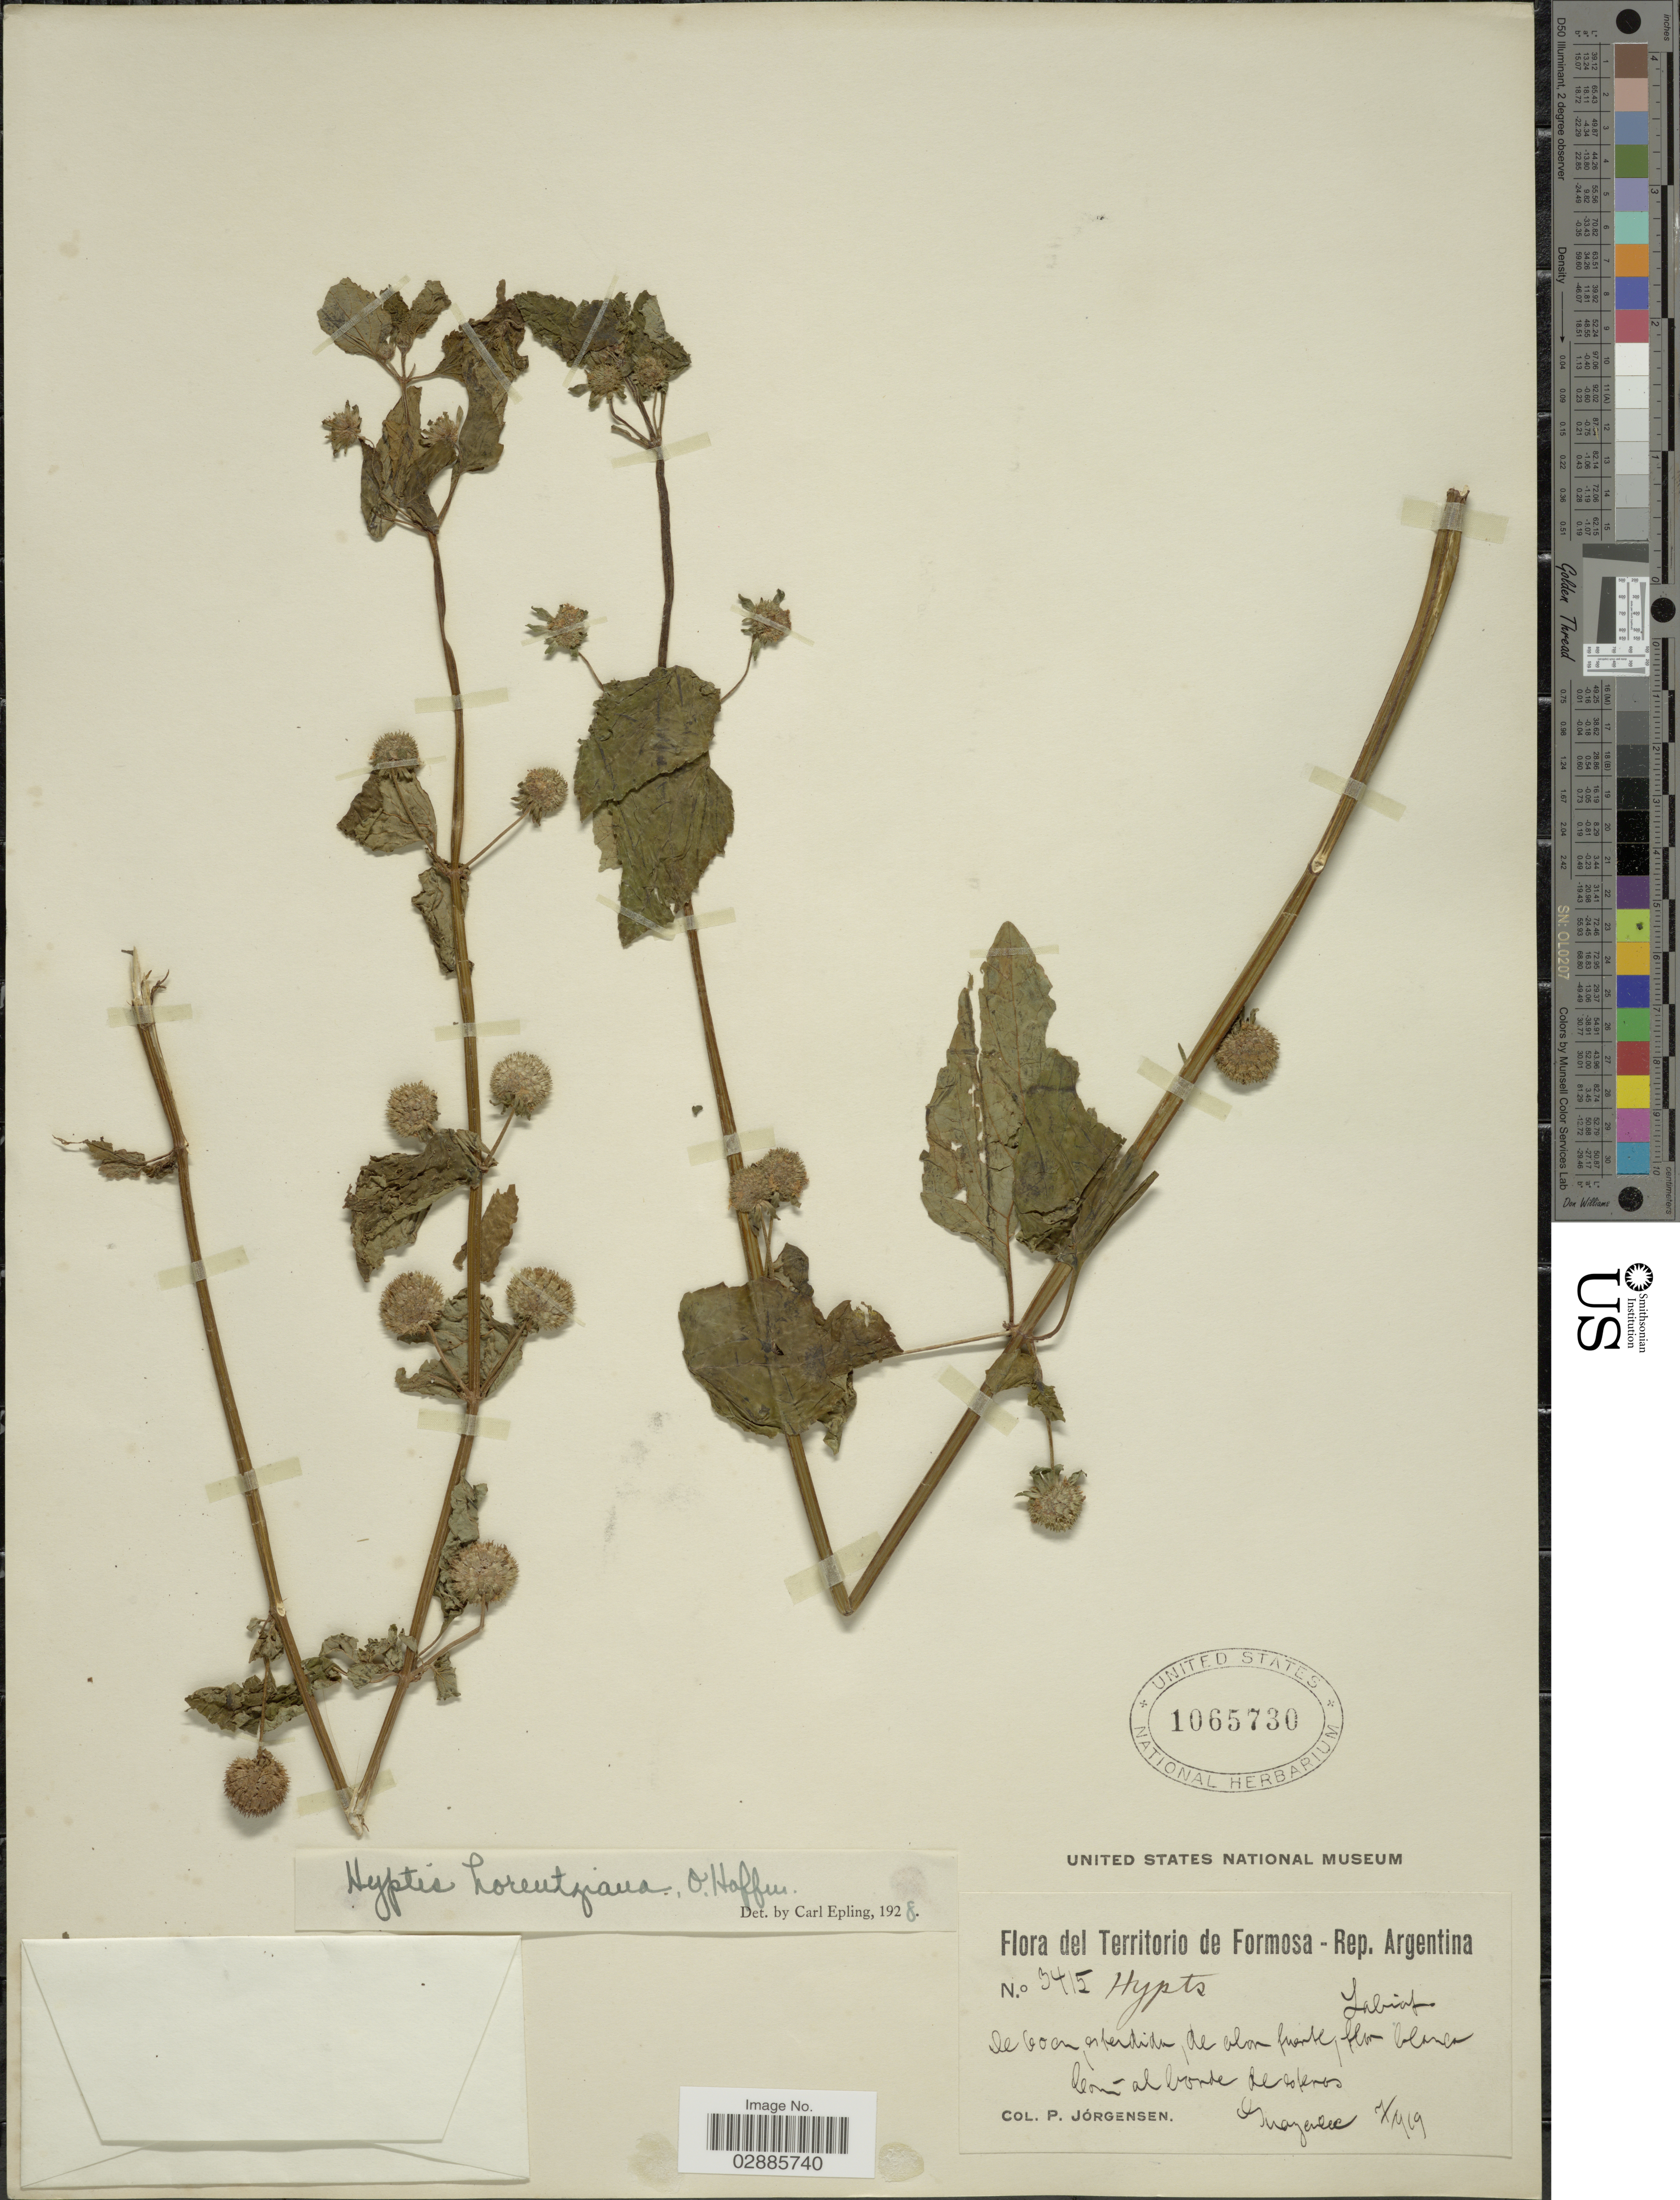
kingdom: Plantae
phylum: Tracheophyta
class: Magnoliopsida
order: Lamiales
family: Lamiaceae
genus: Hyptis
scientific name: Hyptis lorentziana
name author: O. Hoffm.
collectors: P. Jörgensen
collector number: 3415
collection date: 1919-07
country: Argentina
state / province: Formosa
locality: Rep. Argentina. Guaycolec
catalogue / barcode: US 1065730